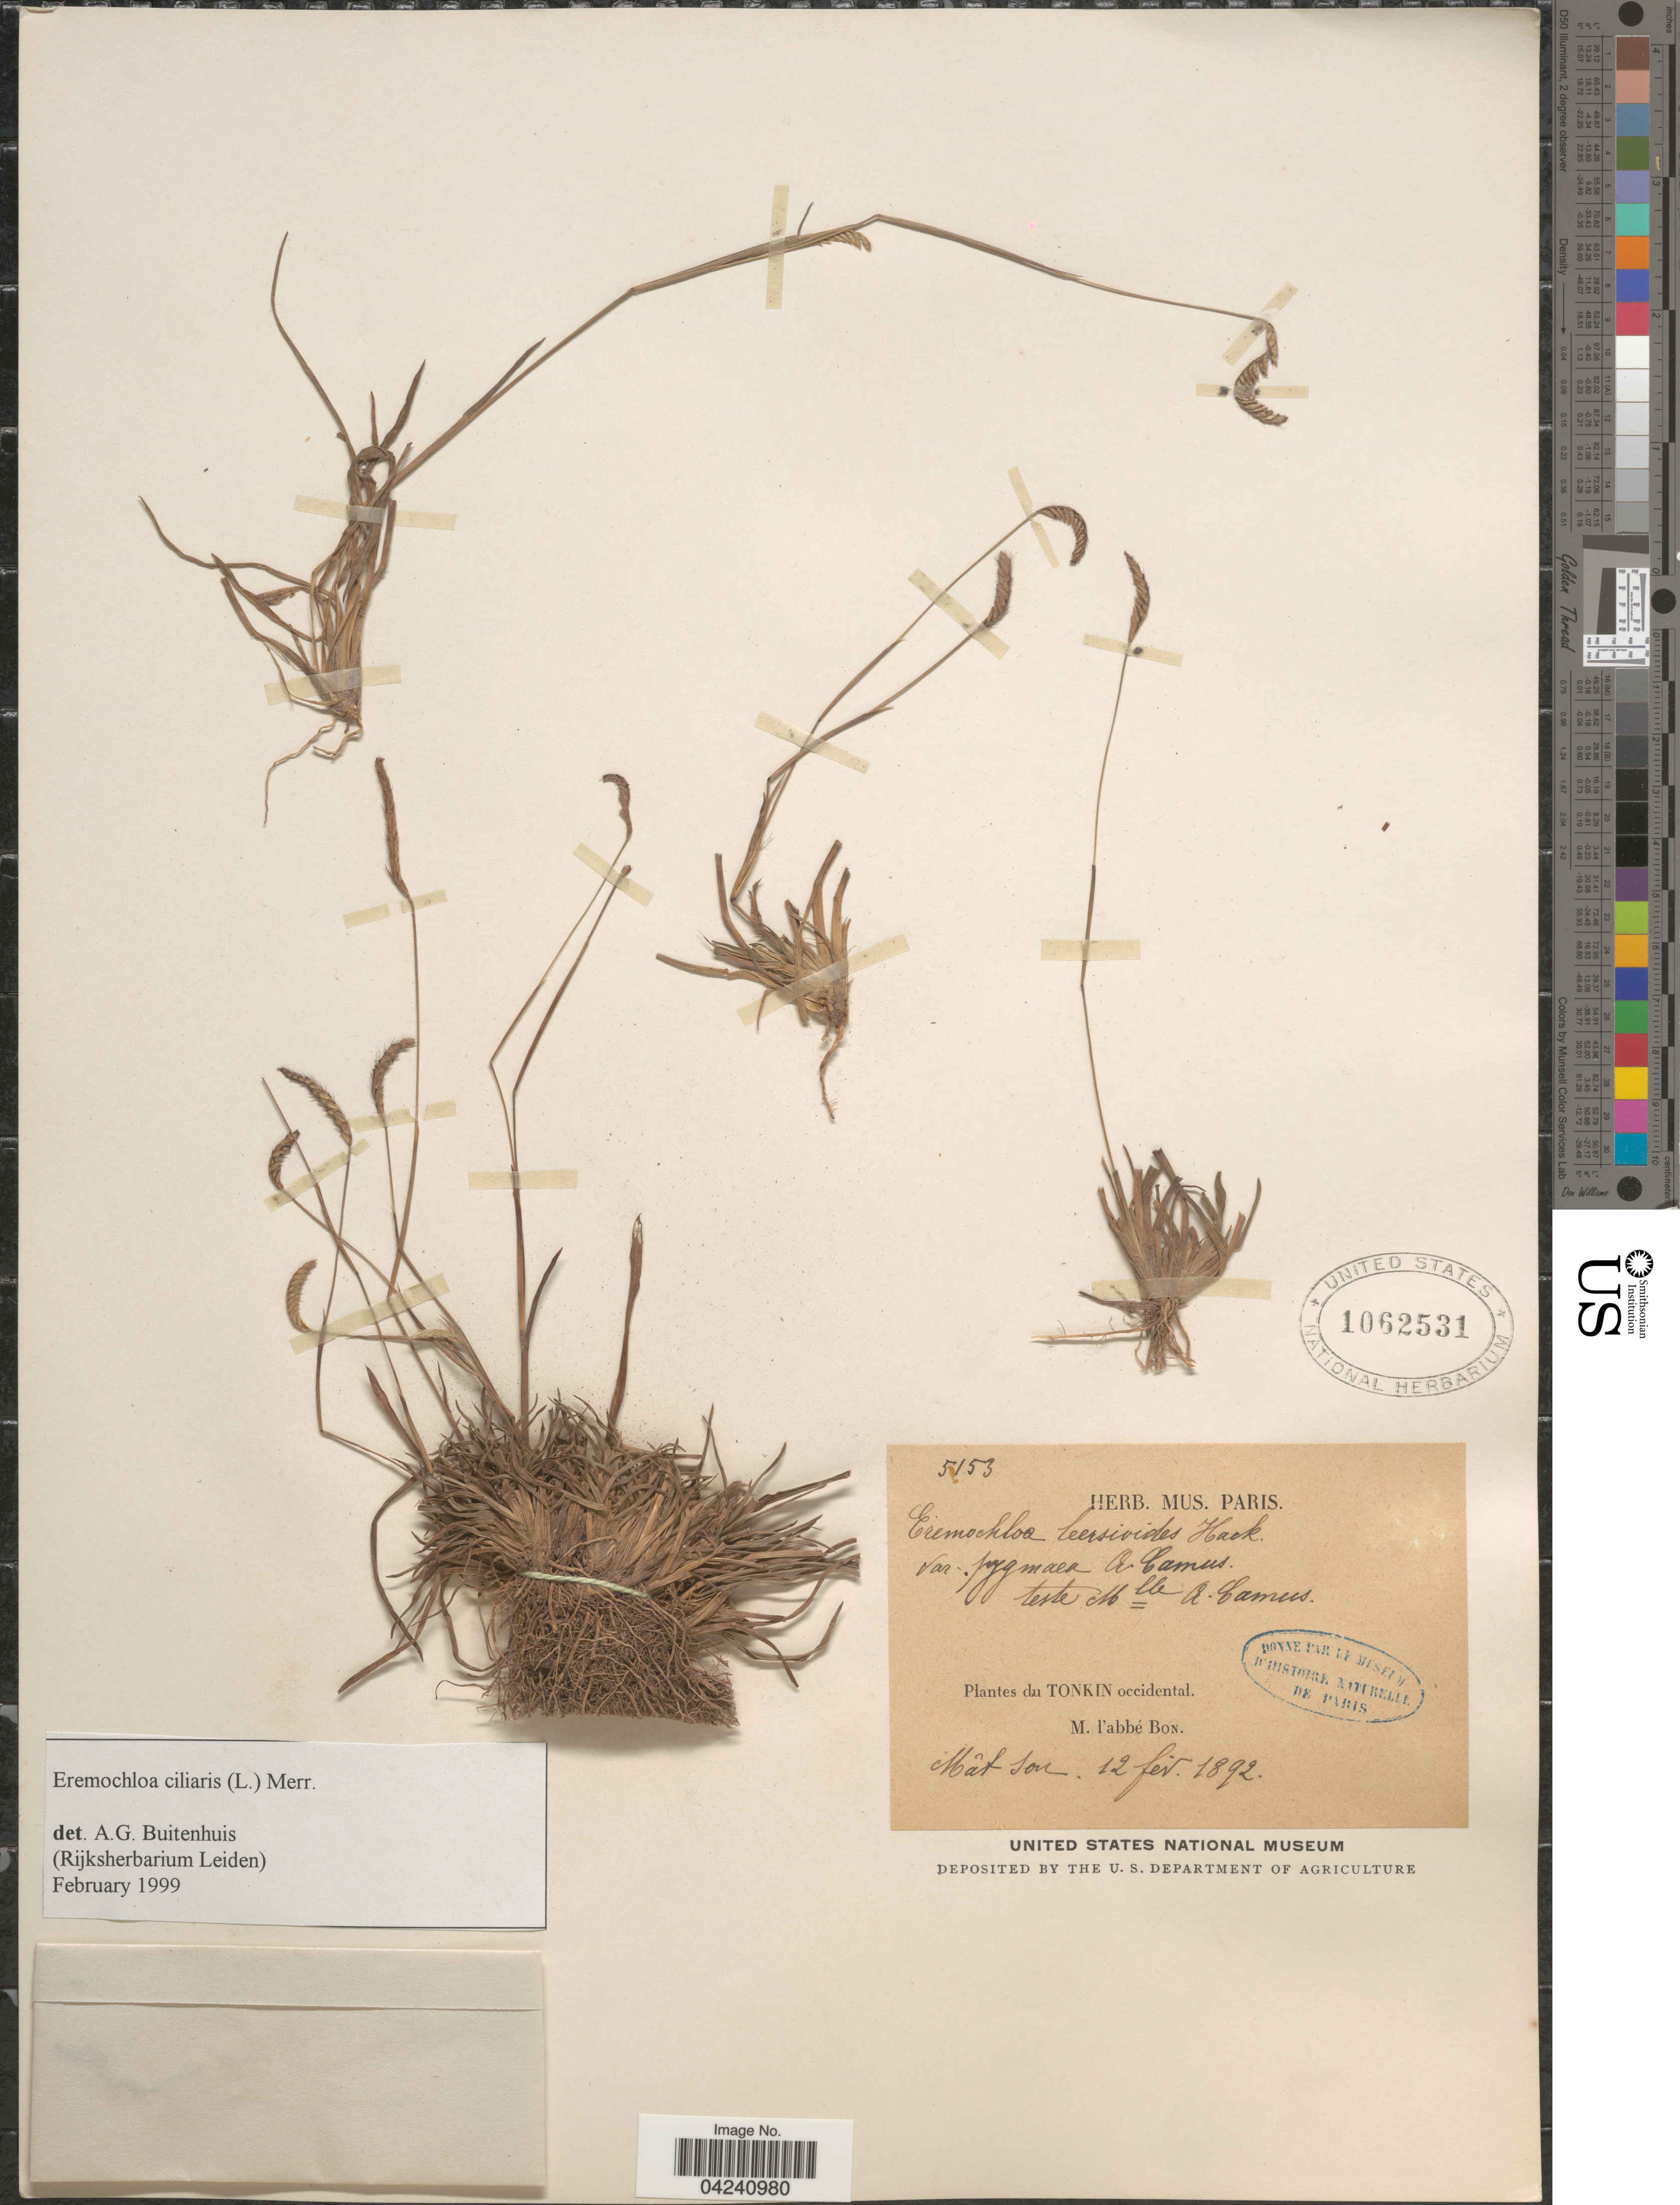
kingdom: Plantae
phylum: Tracheophyta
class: Liliopsida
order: Poales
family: Poaceae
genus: Eremochloa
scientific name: Eremochloa ciliaris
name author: (L.) Merr.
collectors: H. F. Bon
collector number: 5153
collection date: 1892-02-12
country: Vietnam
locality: Tonkin occidental. Mât Son.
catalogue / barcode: US 1062531